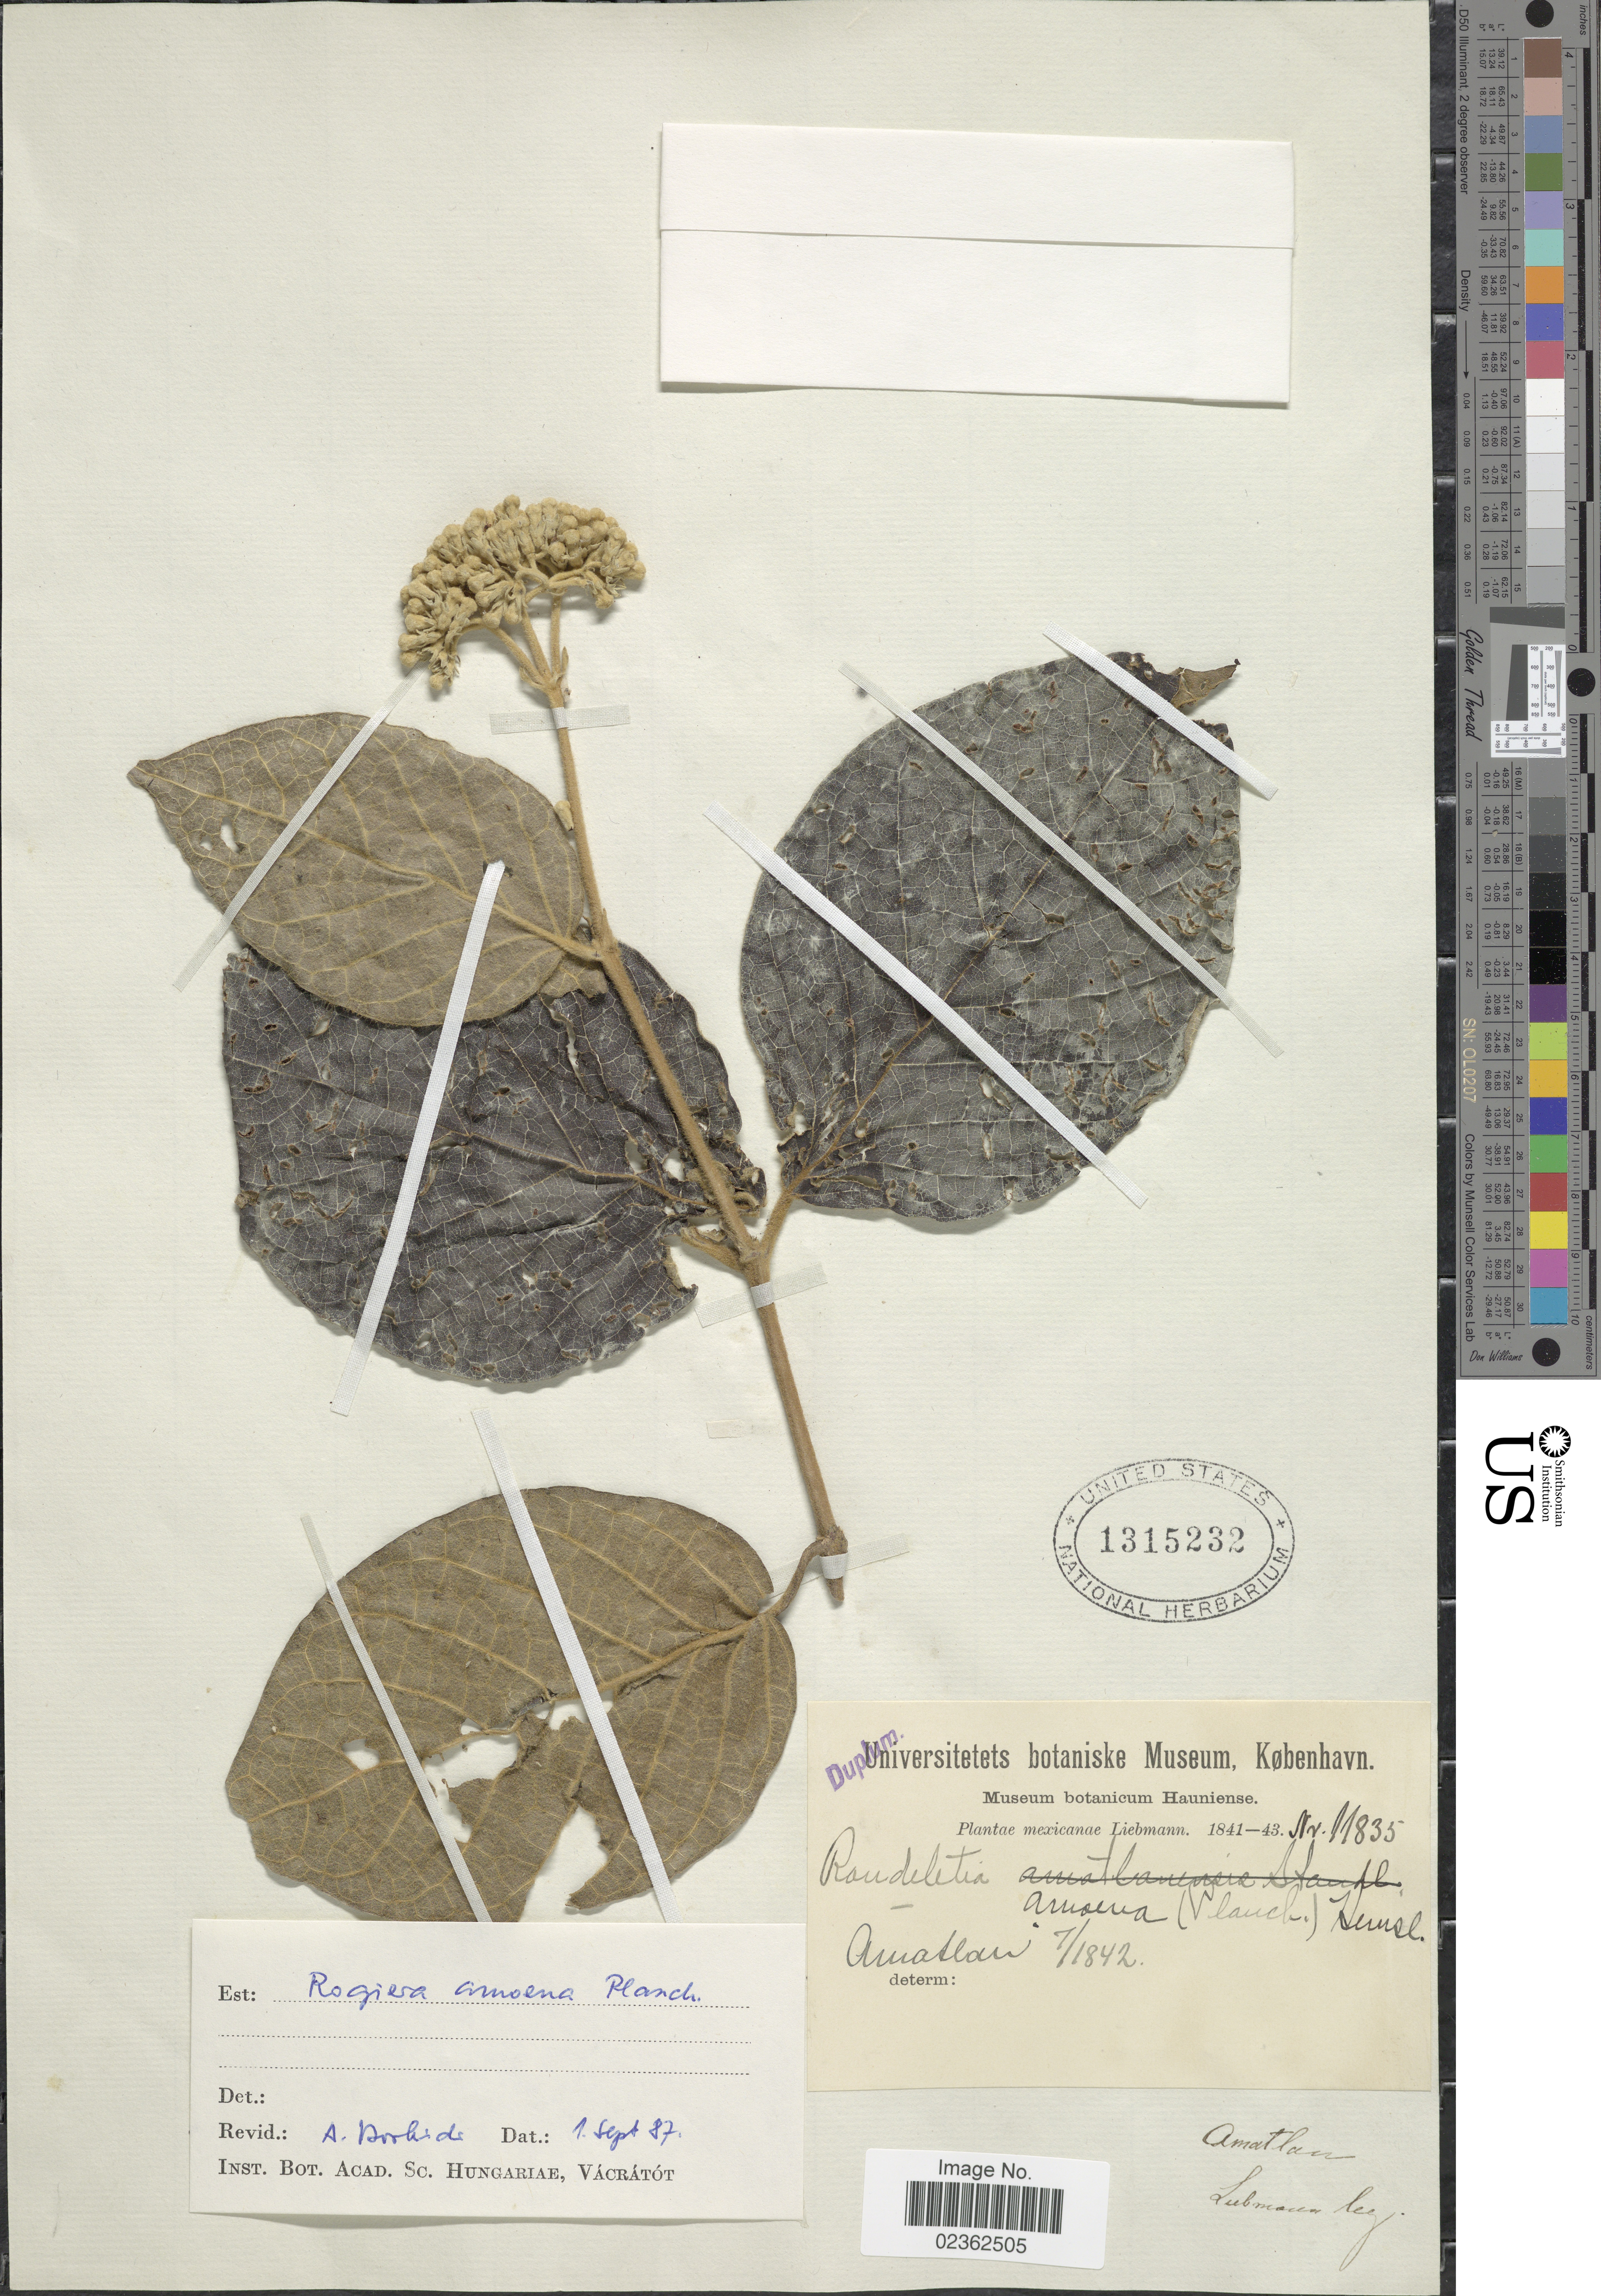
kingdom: Plantae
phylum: Tracheophyta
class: Magnoliopsida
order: Gentianales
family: Rubiaceae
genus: Rogiera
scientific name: Rogiera amoena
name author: Planch.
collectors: Liebmann, --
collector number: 11835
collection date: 1842-07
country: Mexico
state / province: Veracruz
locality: Amatlan.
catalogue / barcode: US 1315232